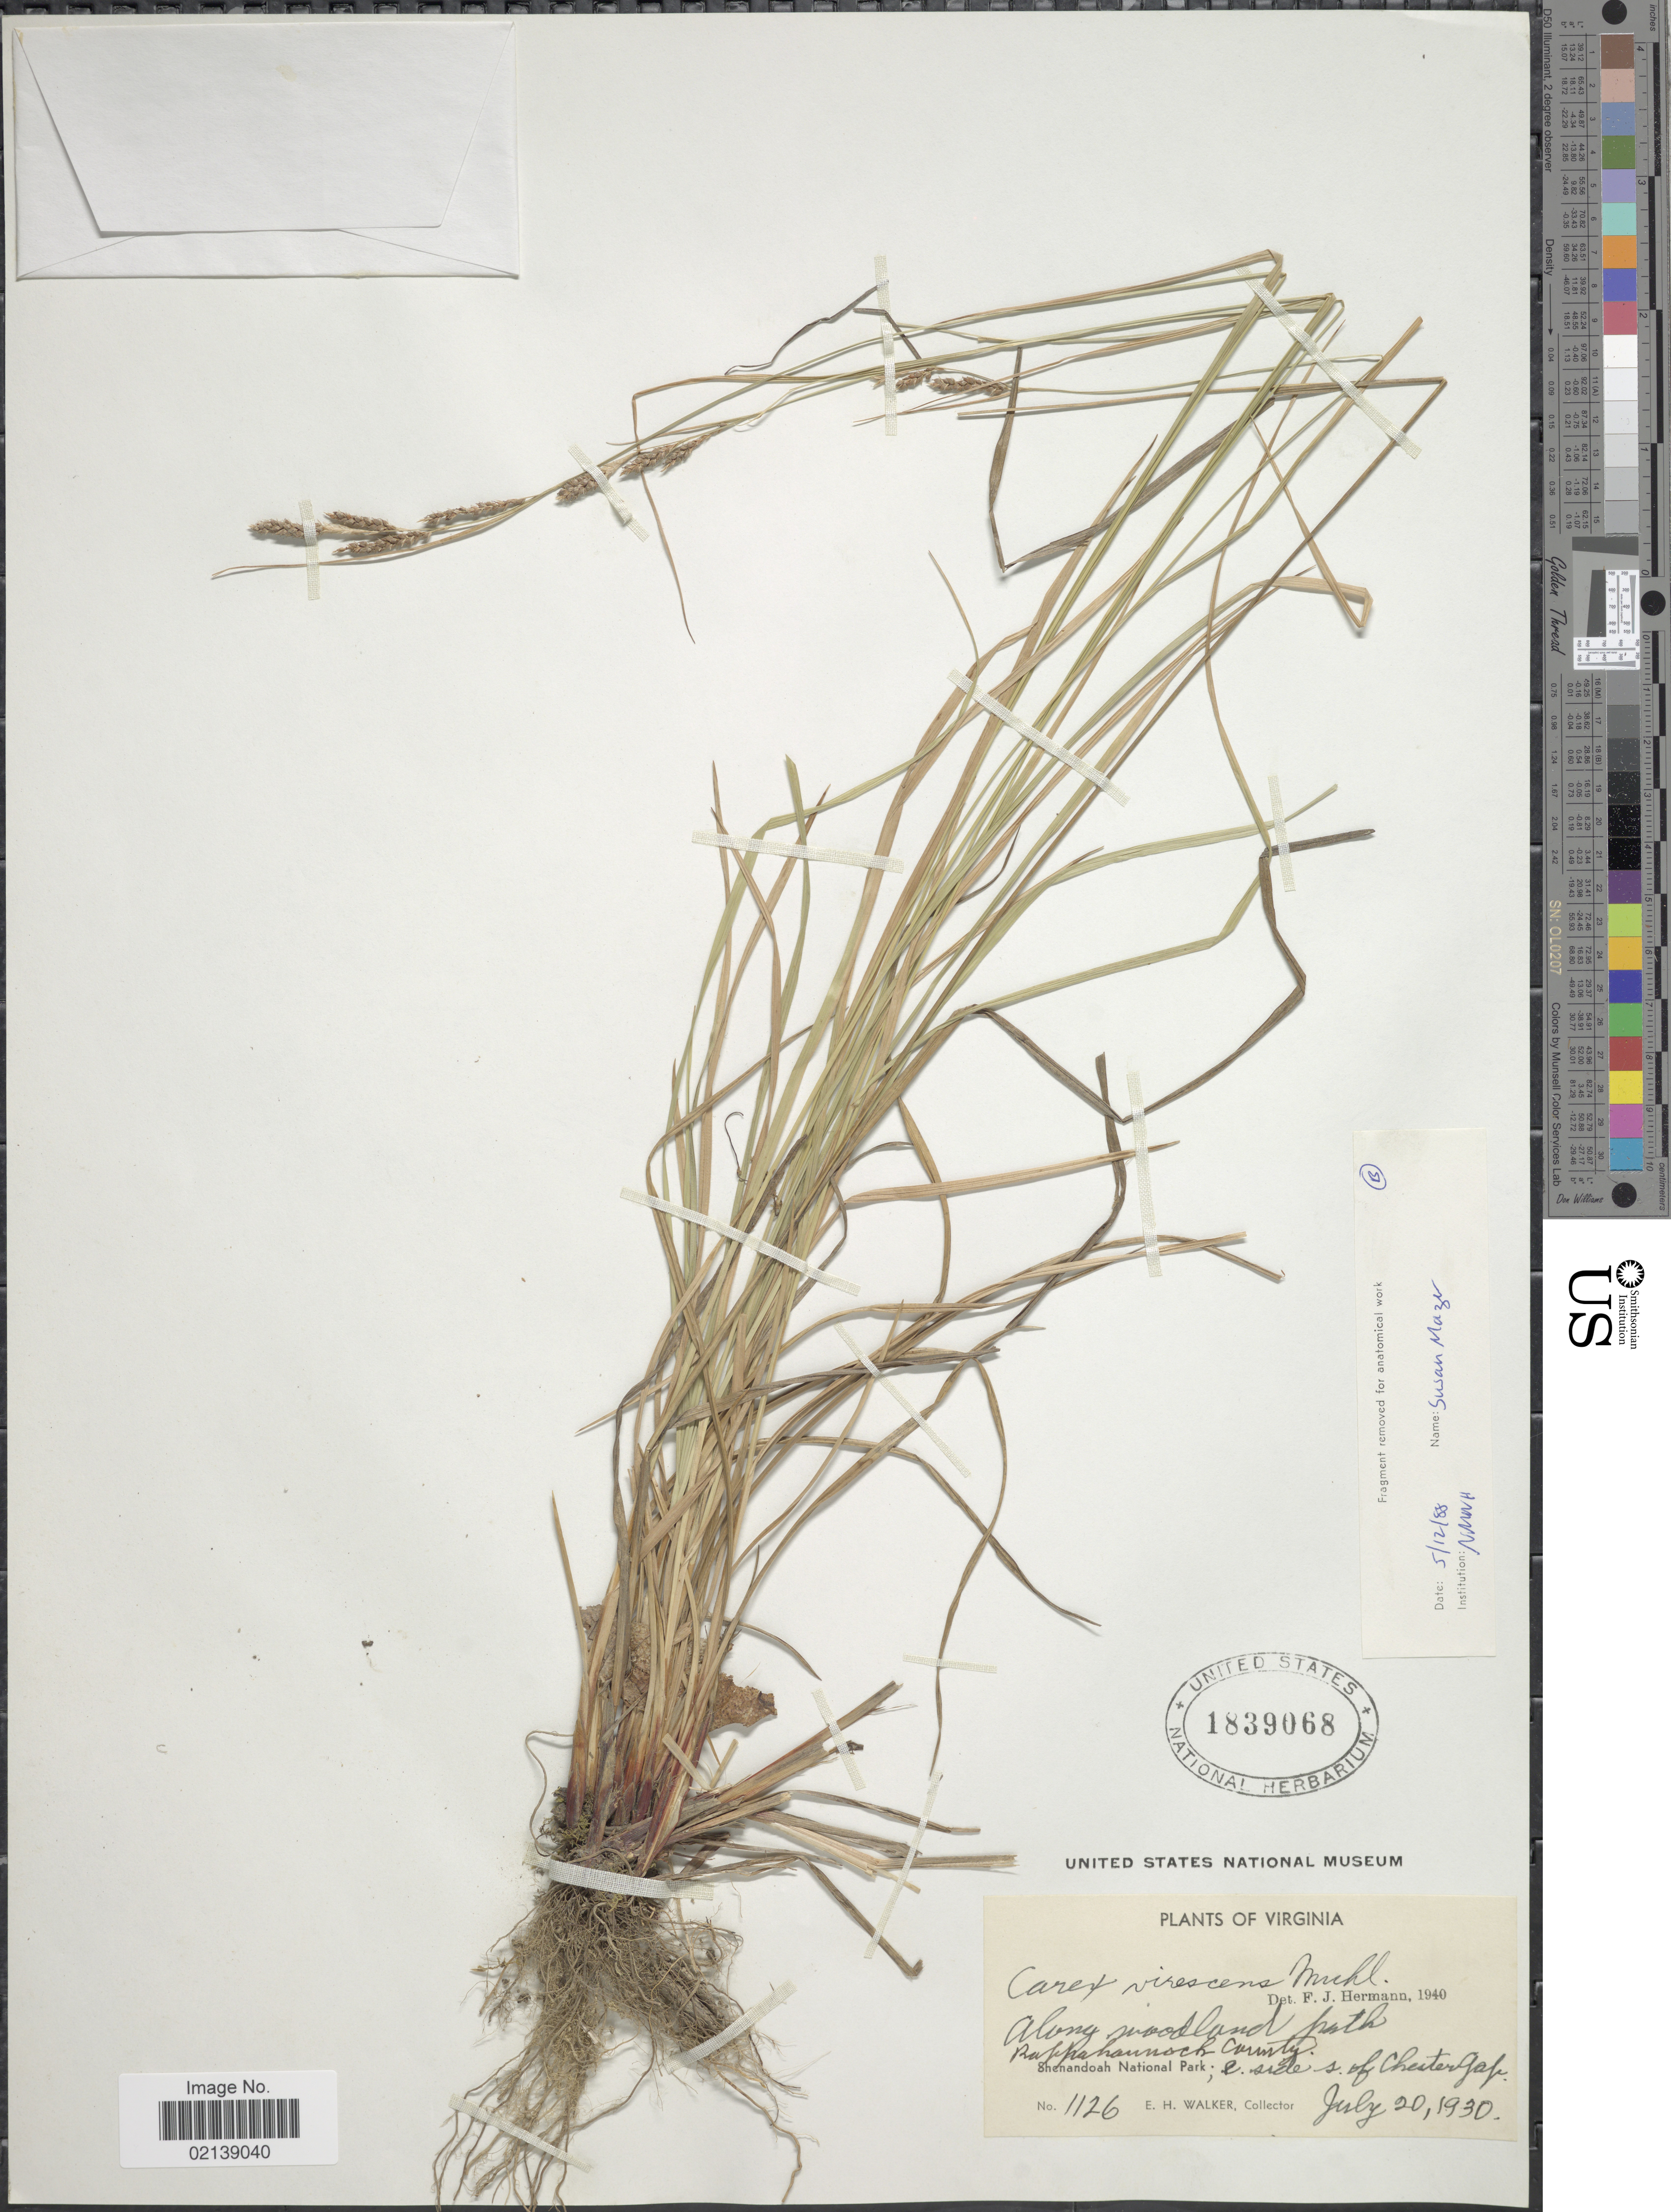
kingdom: Plantae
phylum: Tracheophyta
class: Liliopsida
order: Poales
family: Cyperaceae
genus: Carex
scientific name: Carex virescens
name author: Muhl. ex Willd.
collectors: E. H. Walker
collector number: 1126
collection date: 1930-07-20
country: United States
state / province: Virginia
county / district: Rappahannock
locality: Along woodland path, Shenandoah National Park; E side, S of Chester Gap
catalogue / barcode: US 1839068